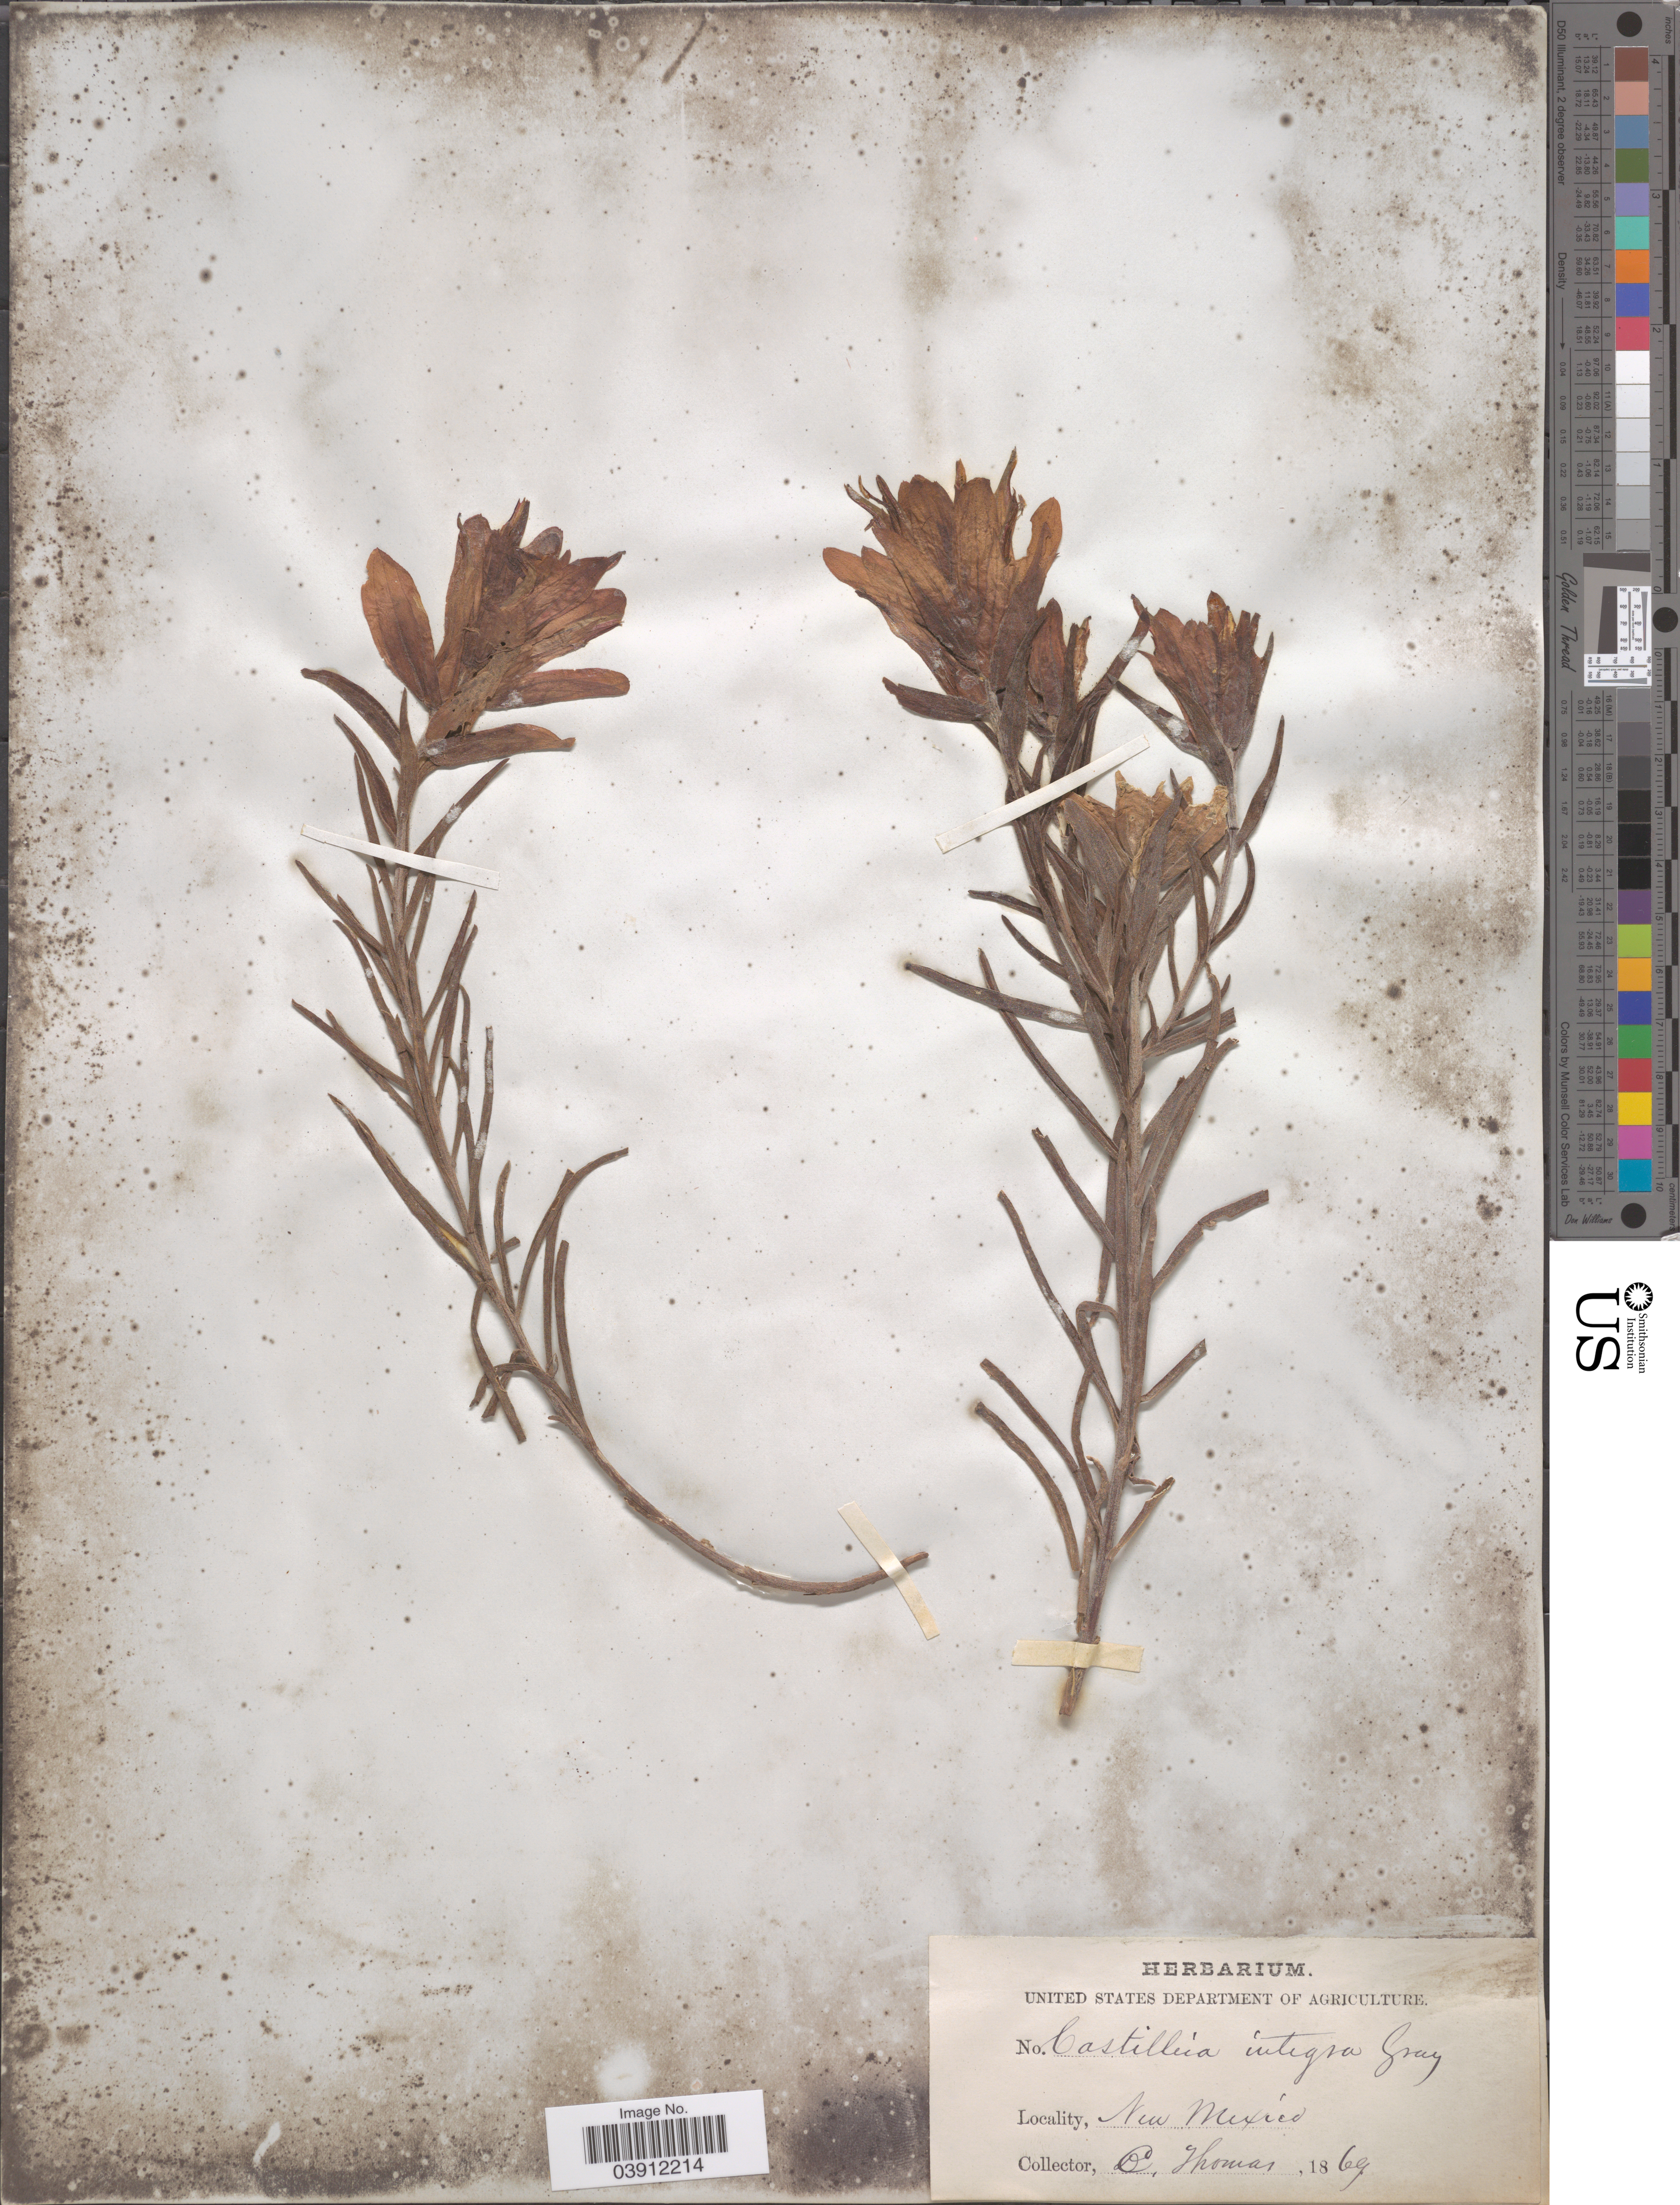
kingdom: Plantae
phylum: Tracheophyta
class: Magnoliopsida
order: Lamiales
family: Orobanchaceae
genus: Castilleja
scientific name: Castilleja integra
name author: A. Gray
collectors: C. Thomas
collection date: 1869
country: United States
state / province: New Mexico